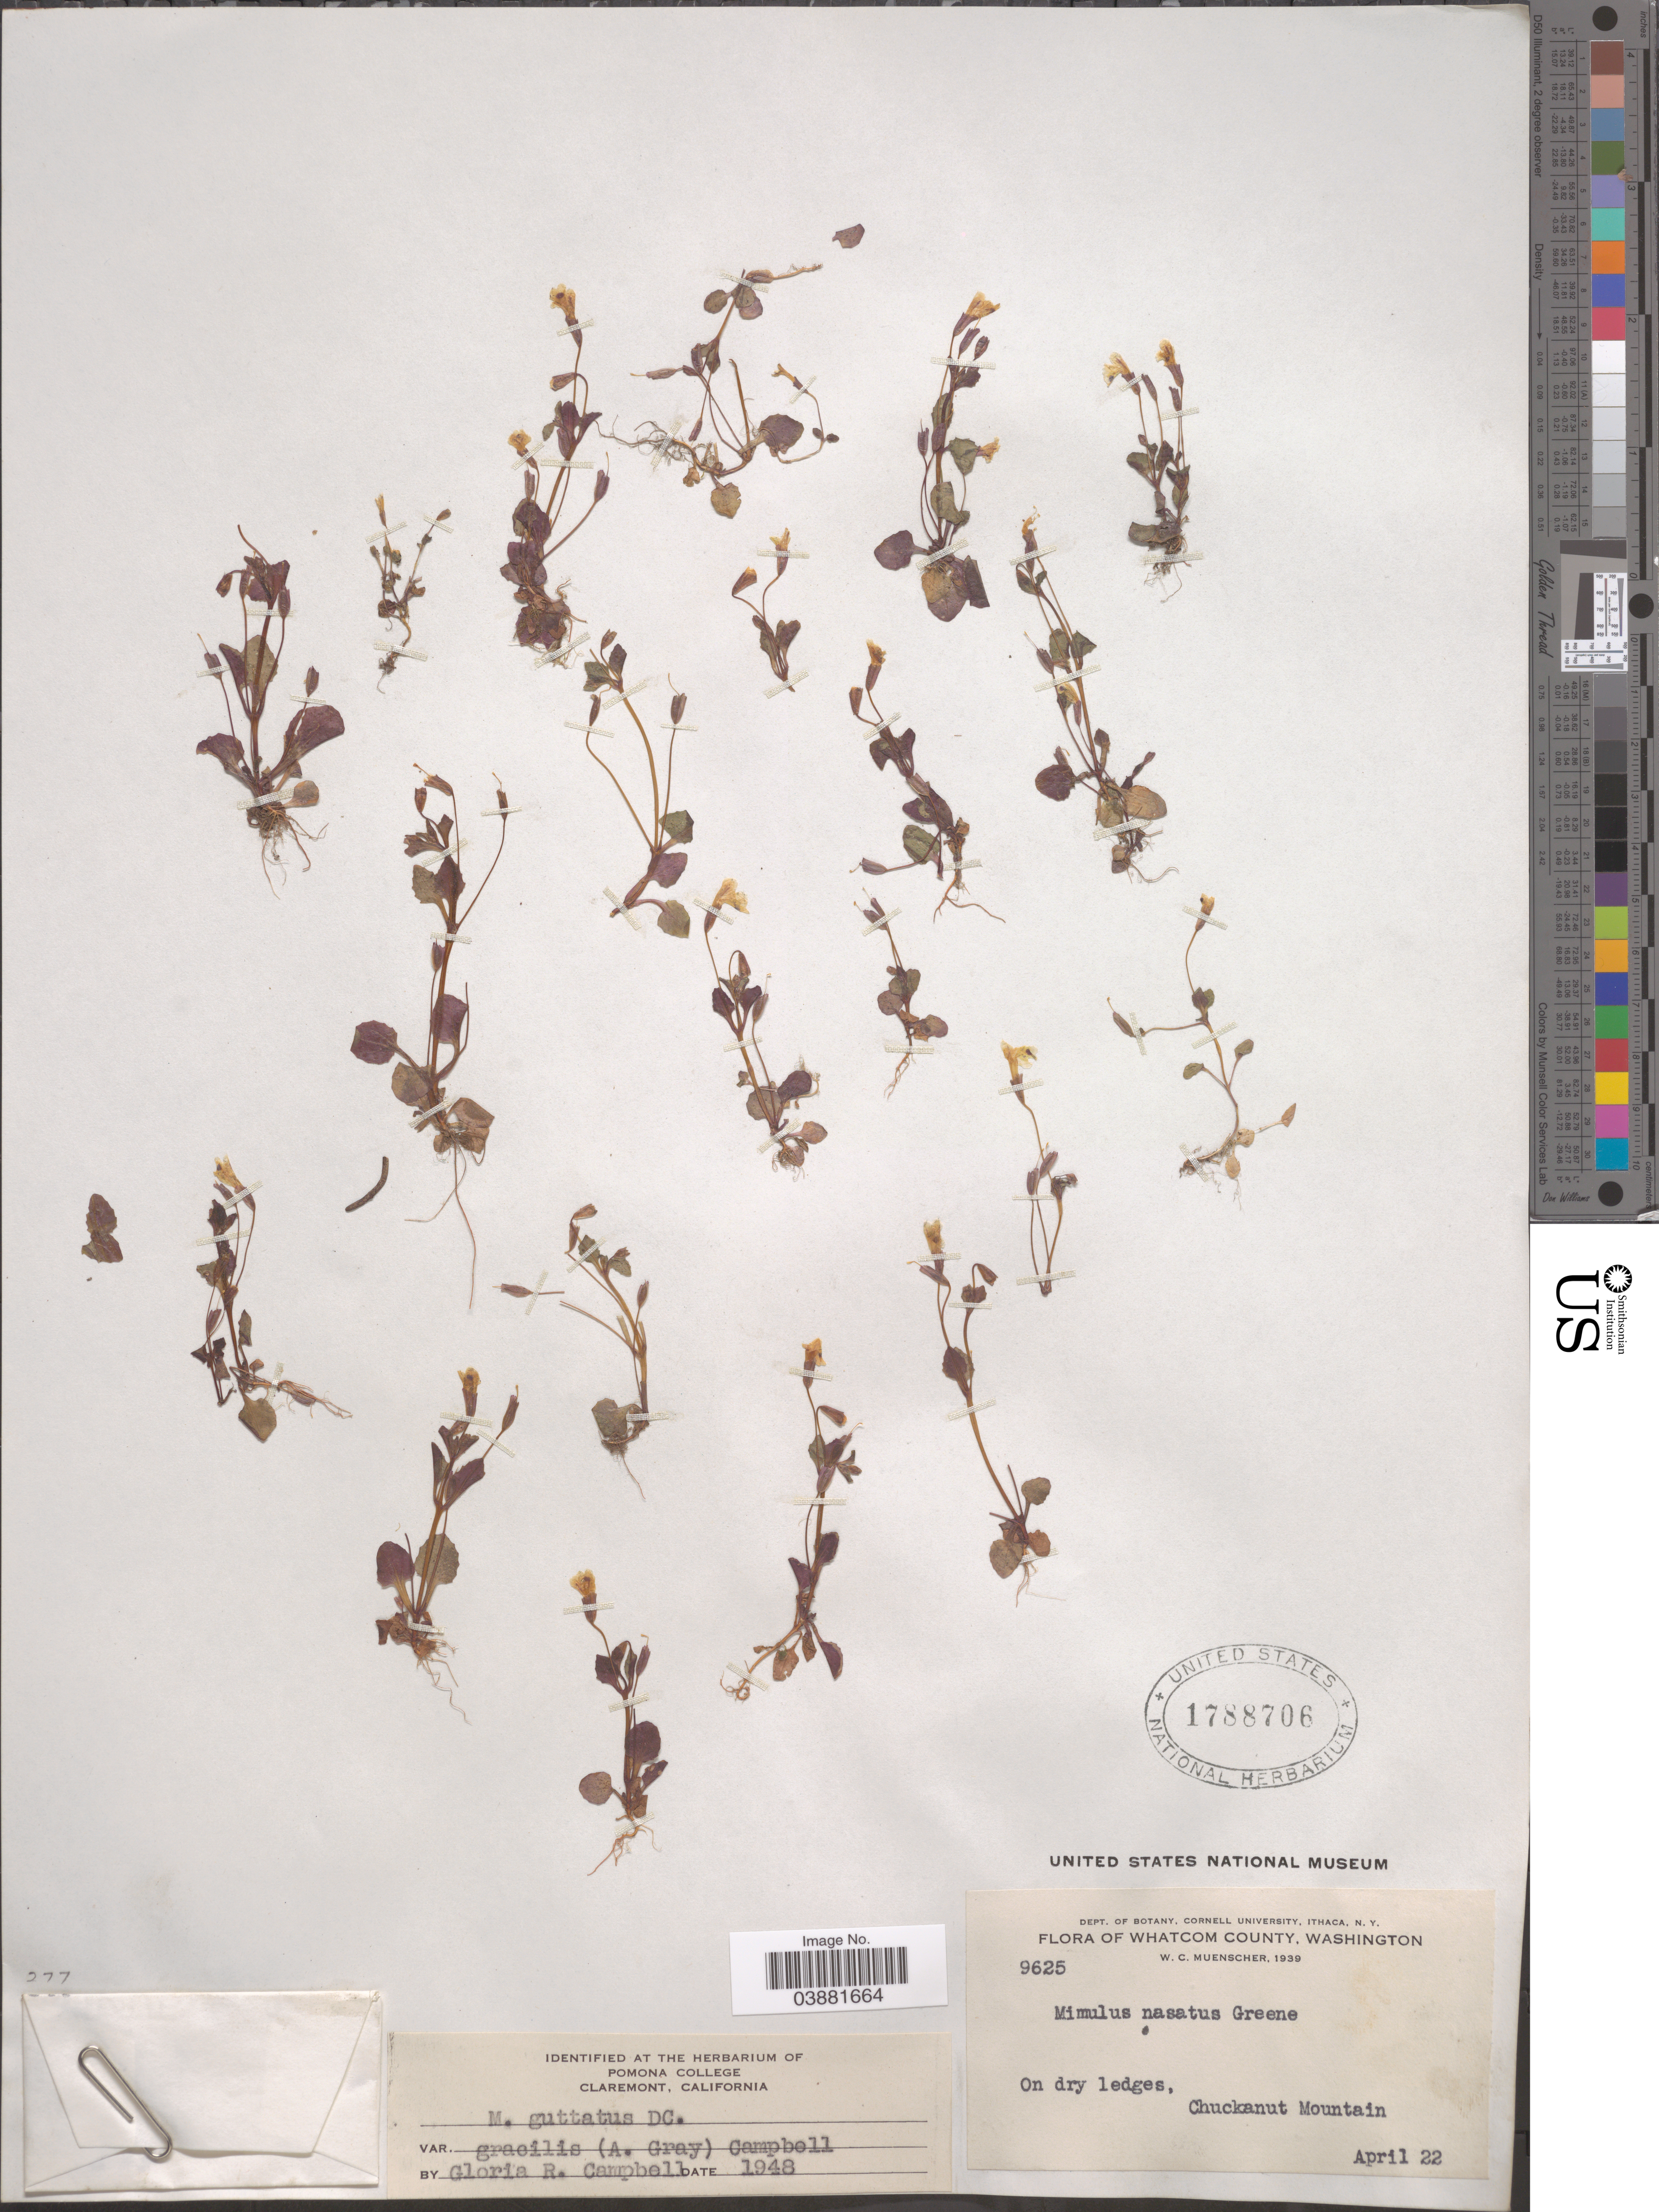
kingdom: Plantae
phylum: Tracheophyta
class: Magnoliopsida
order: Lamiales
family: Phrymaceae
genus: Mimulus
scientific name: Mimulus guttatus var. gracilis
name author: (A. Gray) G.R. Campb.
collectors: W. Muenscher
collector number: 9625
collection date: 1939-04-22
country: United States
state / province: Washington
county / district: Whatcom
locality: Whatcom County. Chuckanut Mountain.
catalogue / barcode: US 1788706